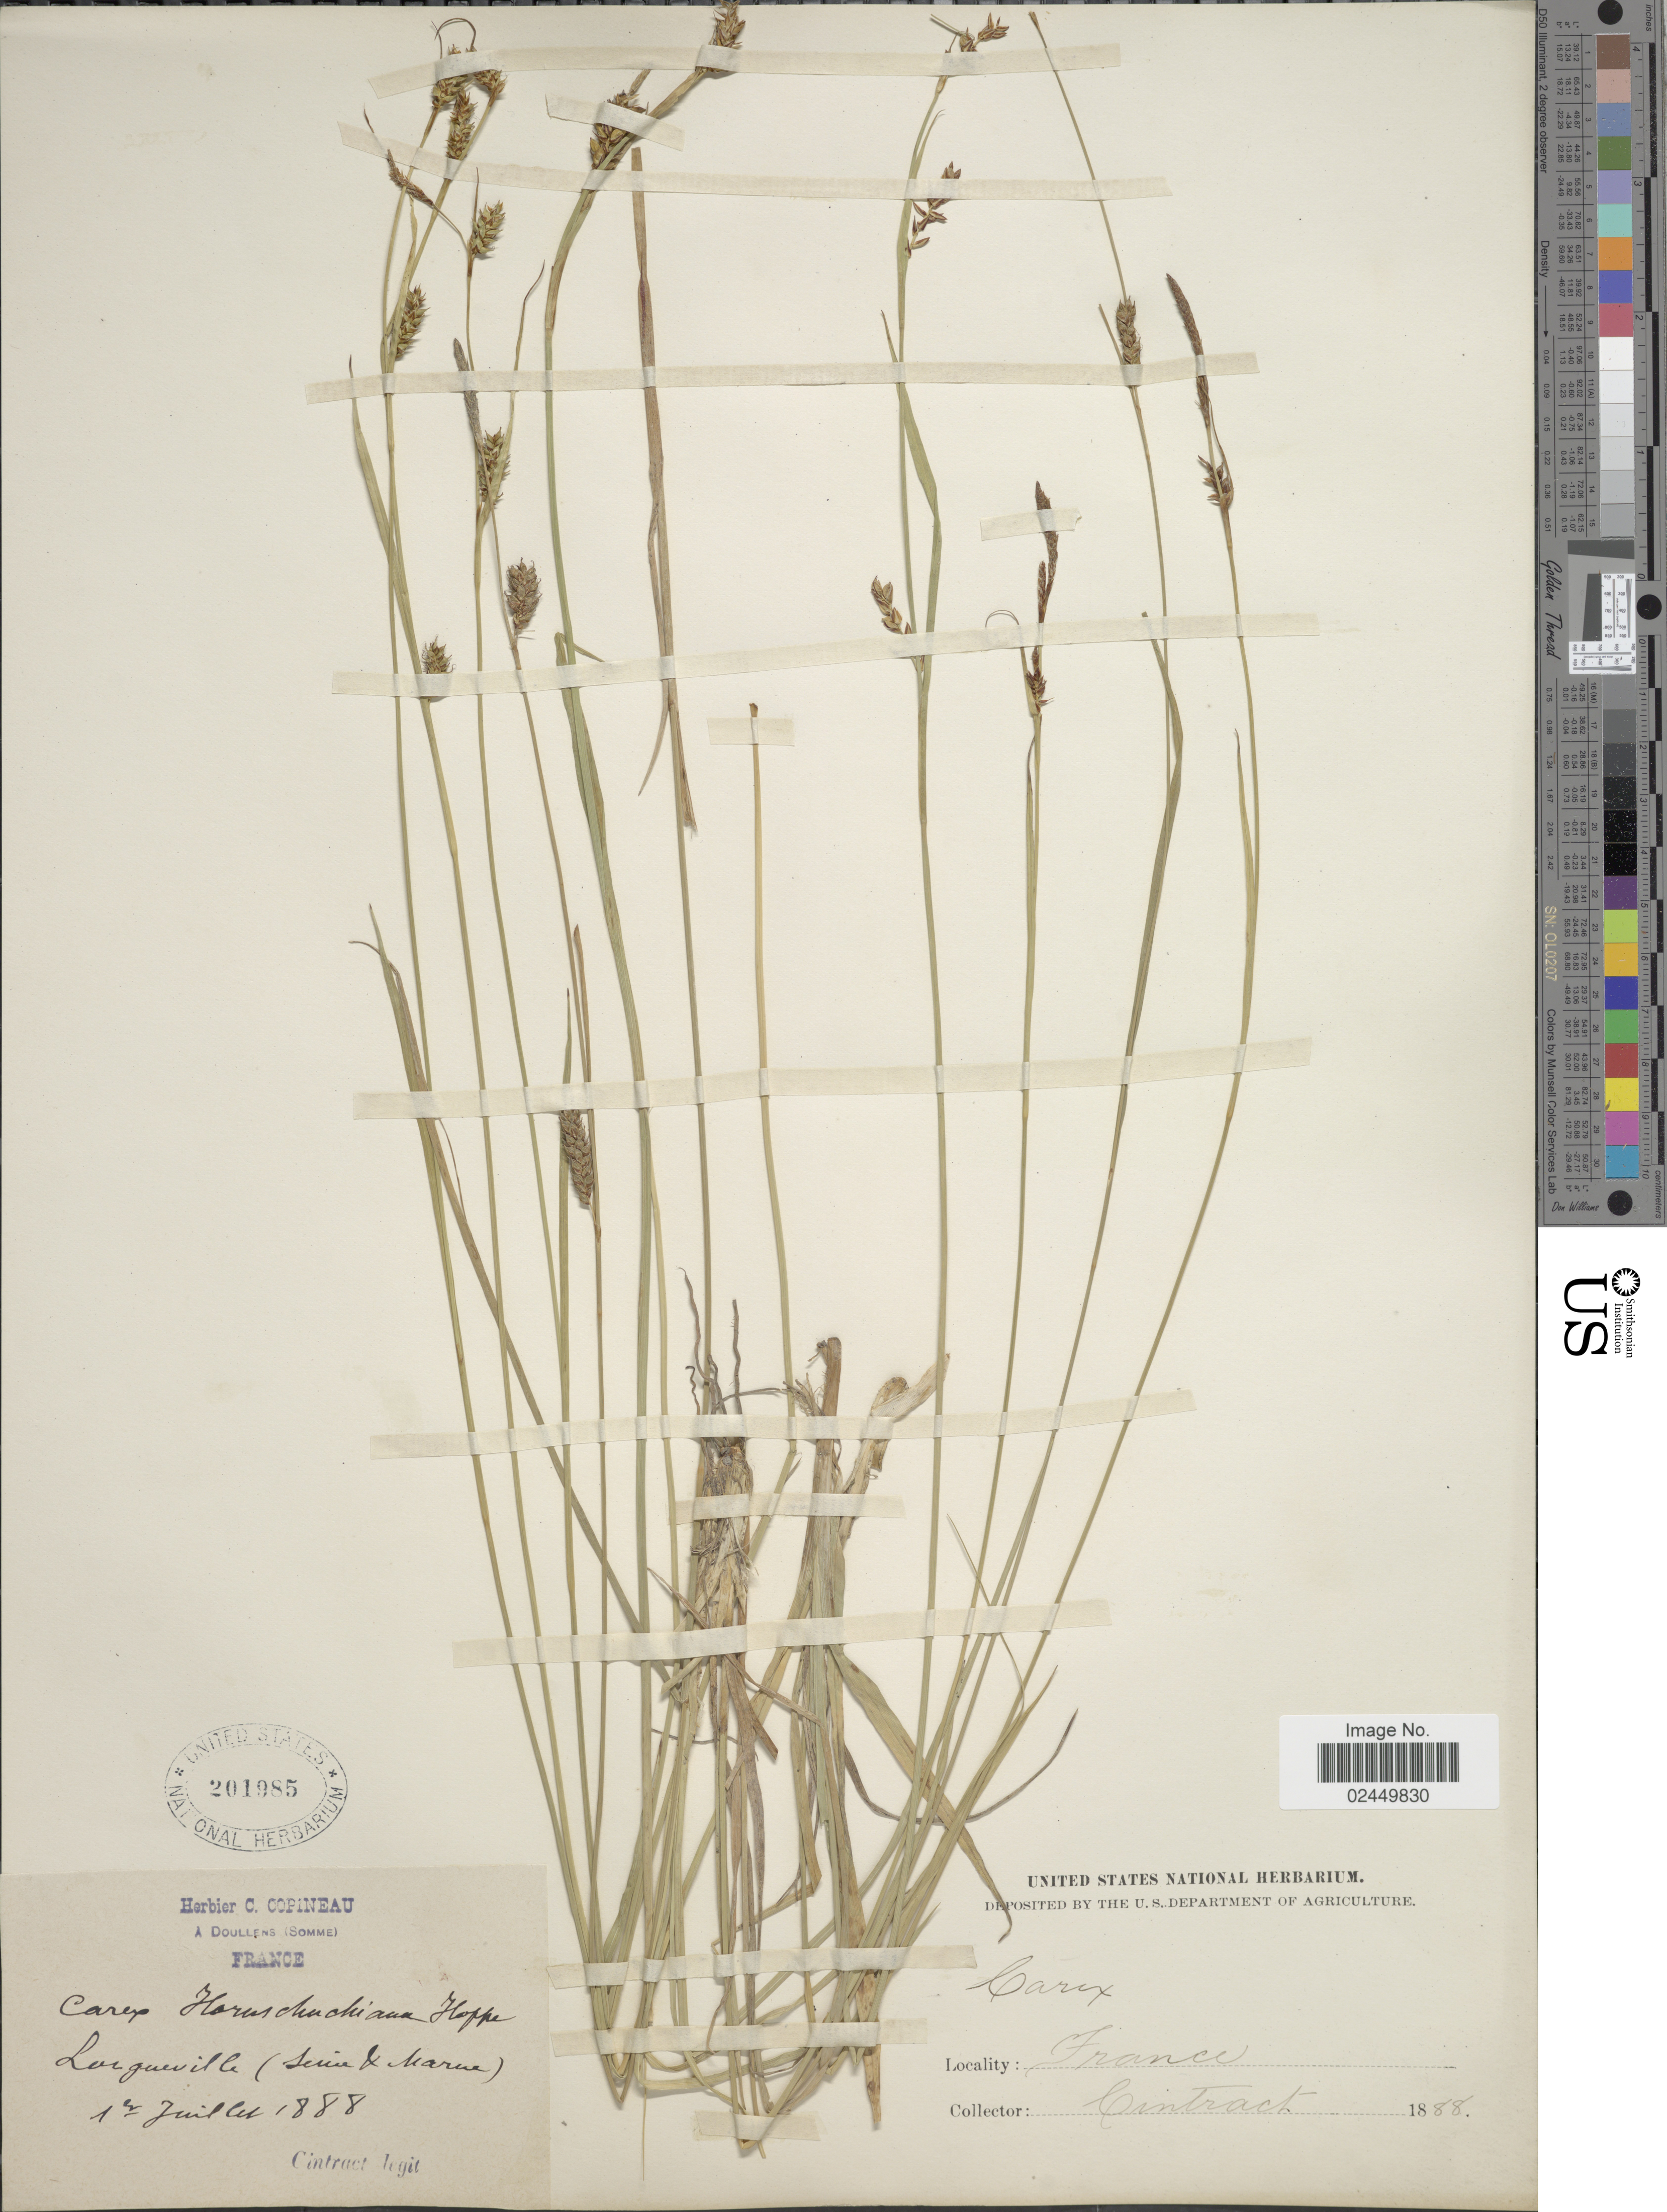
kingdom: Plantae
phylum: Tracheophyta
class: Liliopsida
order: Poales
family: Cyperaceae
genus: Carex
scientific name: Carex hostiana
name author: DC.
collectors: Cintract, --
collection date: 1888-07-17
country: France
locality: Longueville (Seine & Marne).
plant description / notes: Corrected "Largueville (Senie & Marue)" to "Longueville (Seine & Marne)."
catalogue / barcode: US 201985